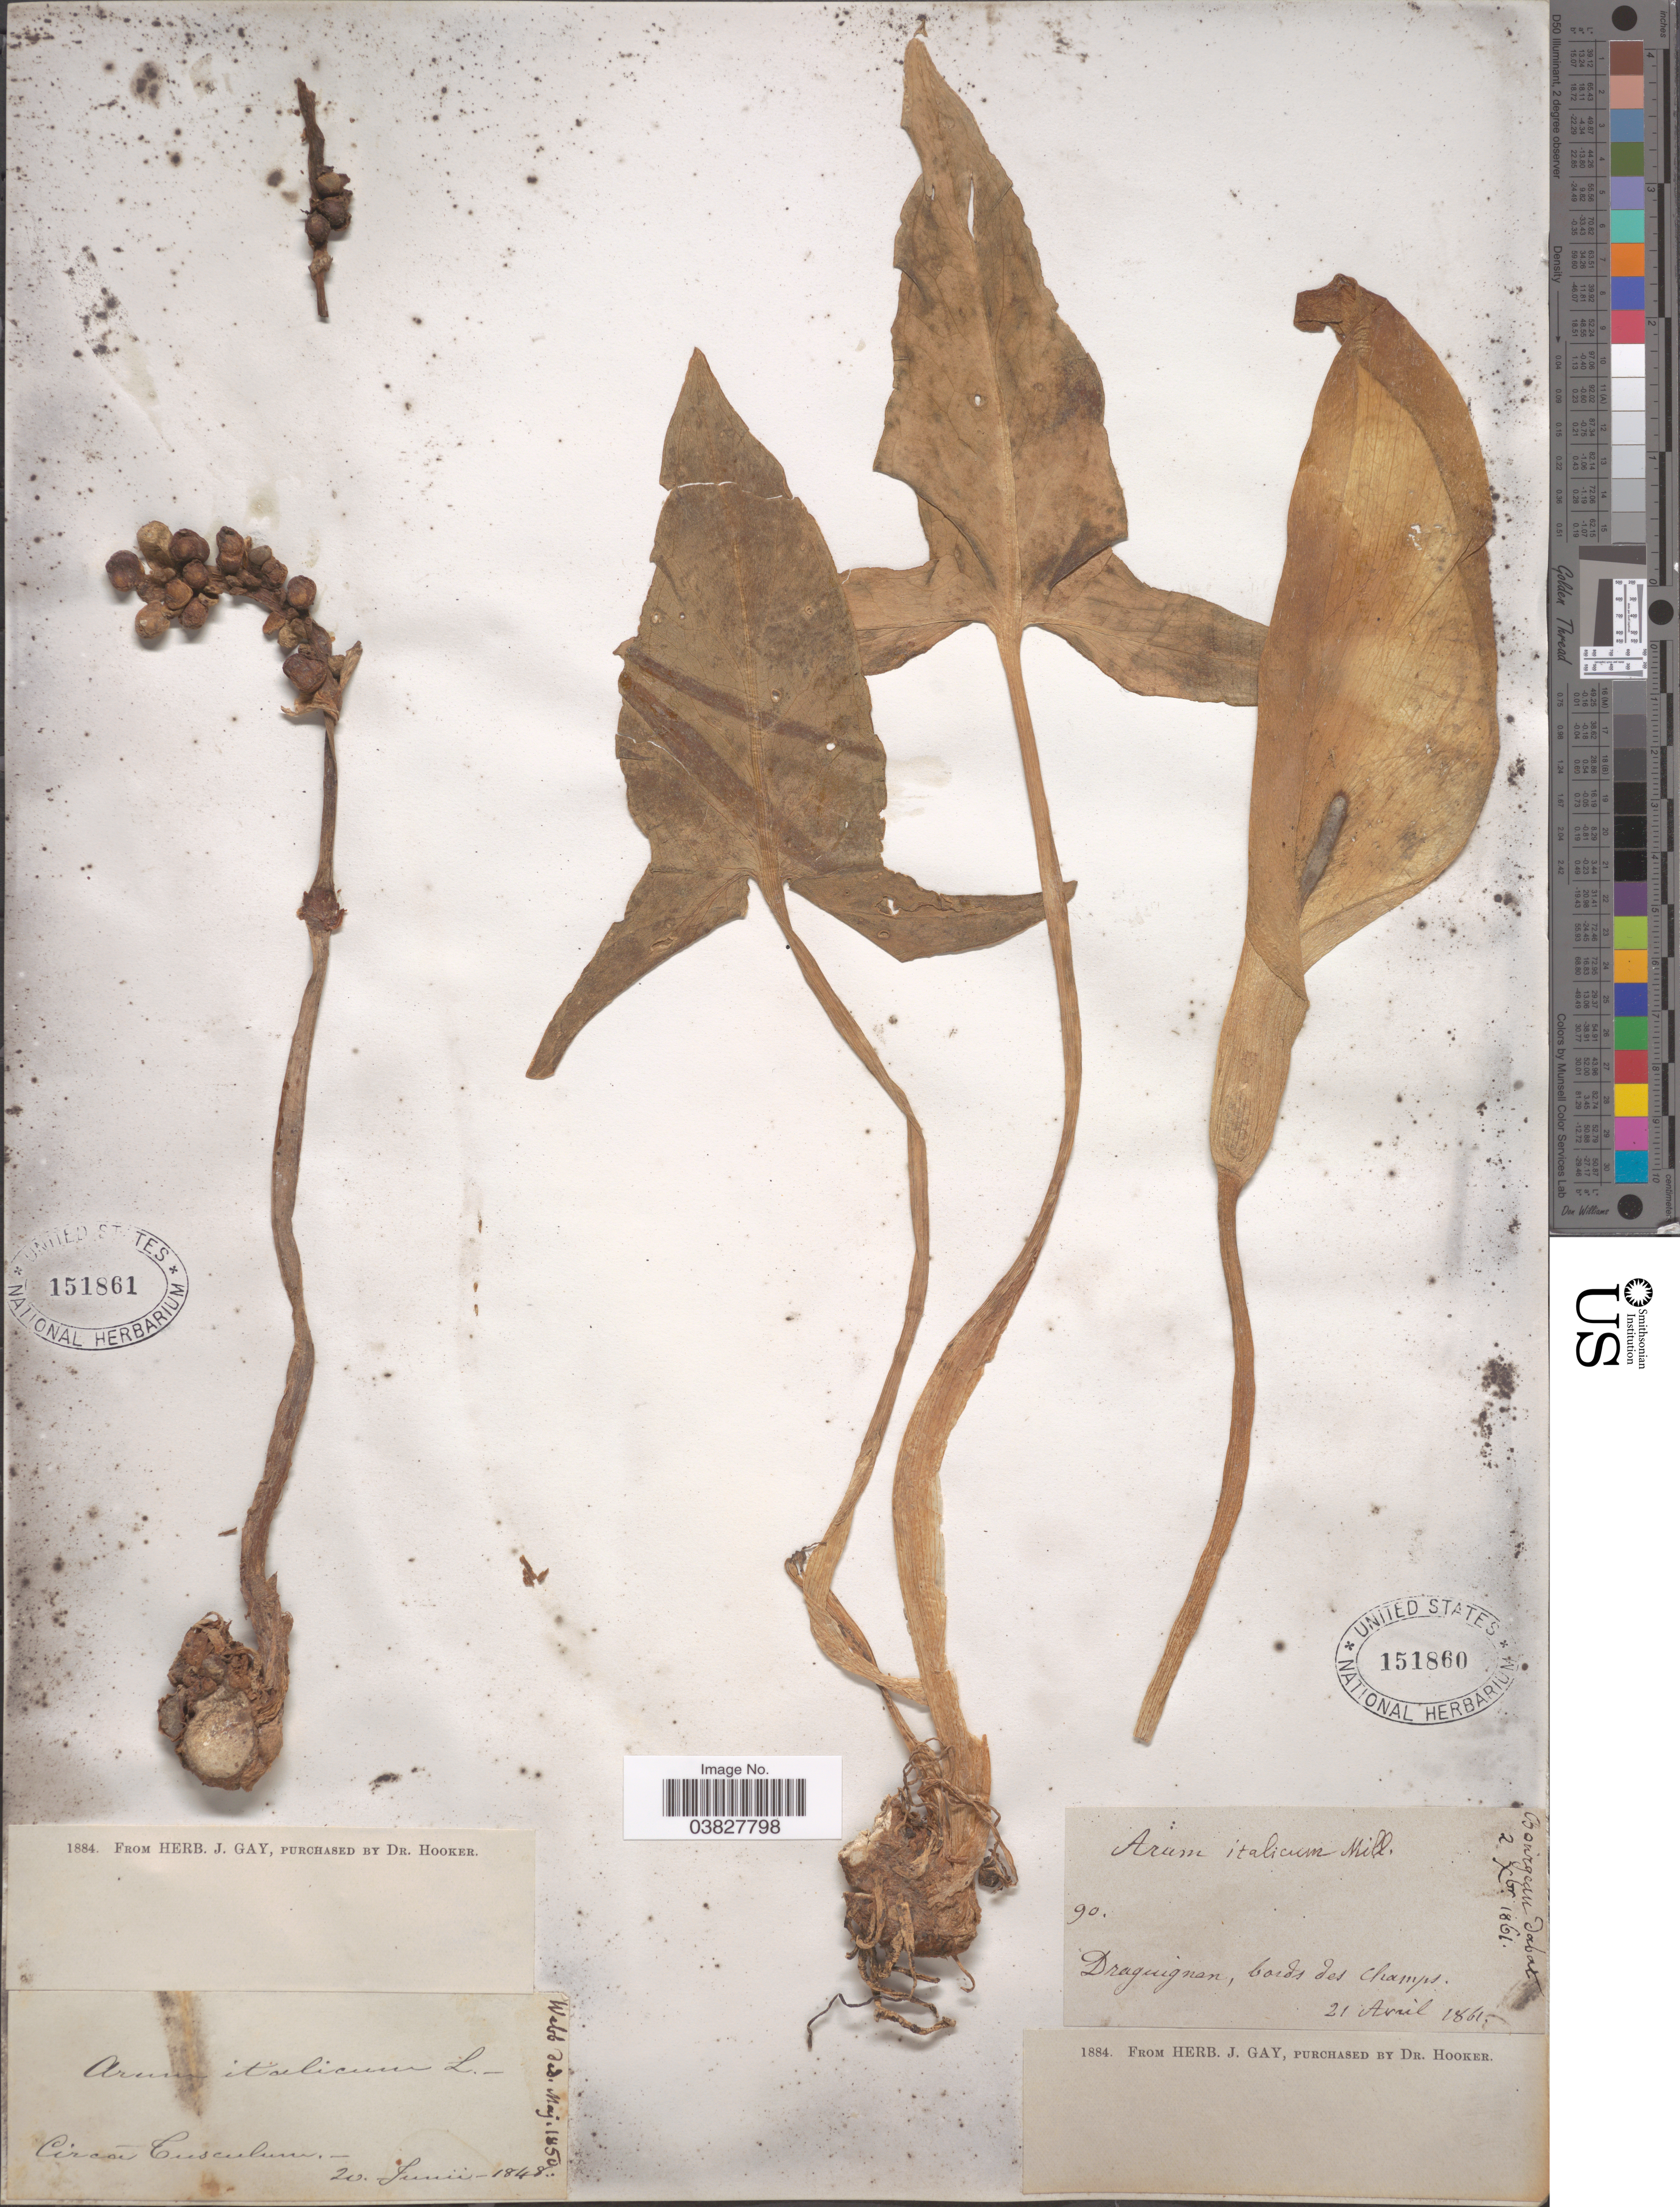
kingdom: Plantae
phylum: Tracheophyta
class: Liliopsida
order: Alismatales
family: Araceae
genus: Arum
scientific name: Arum italicum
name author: Mill.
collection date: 1848-06-20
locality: Circa Cusculum. [interpreted]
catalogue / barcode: US 151861